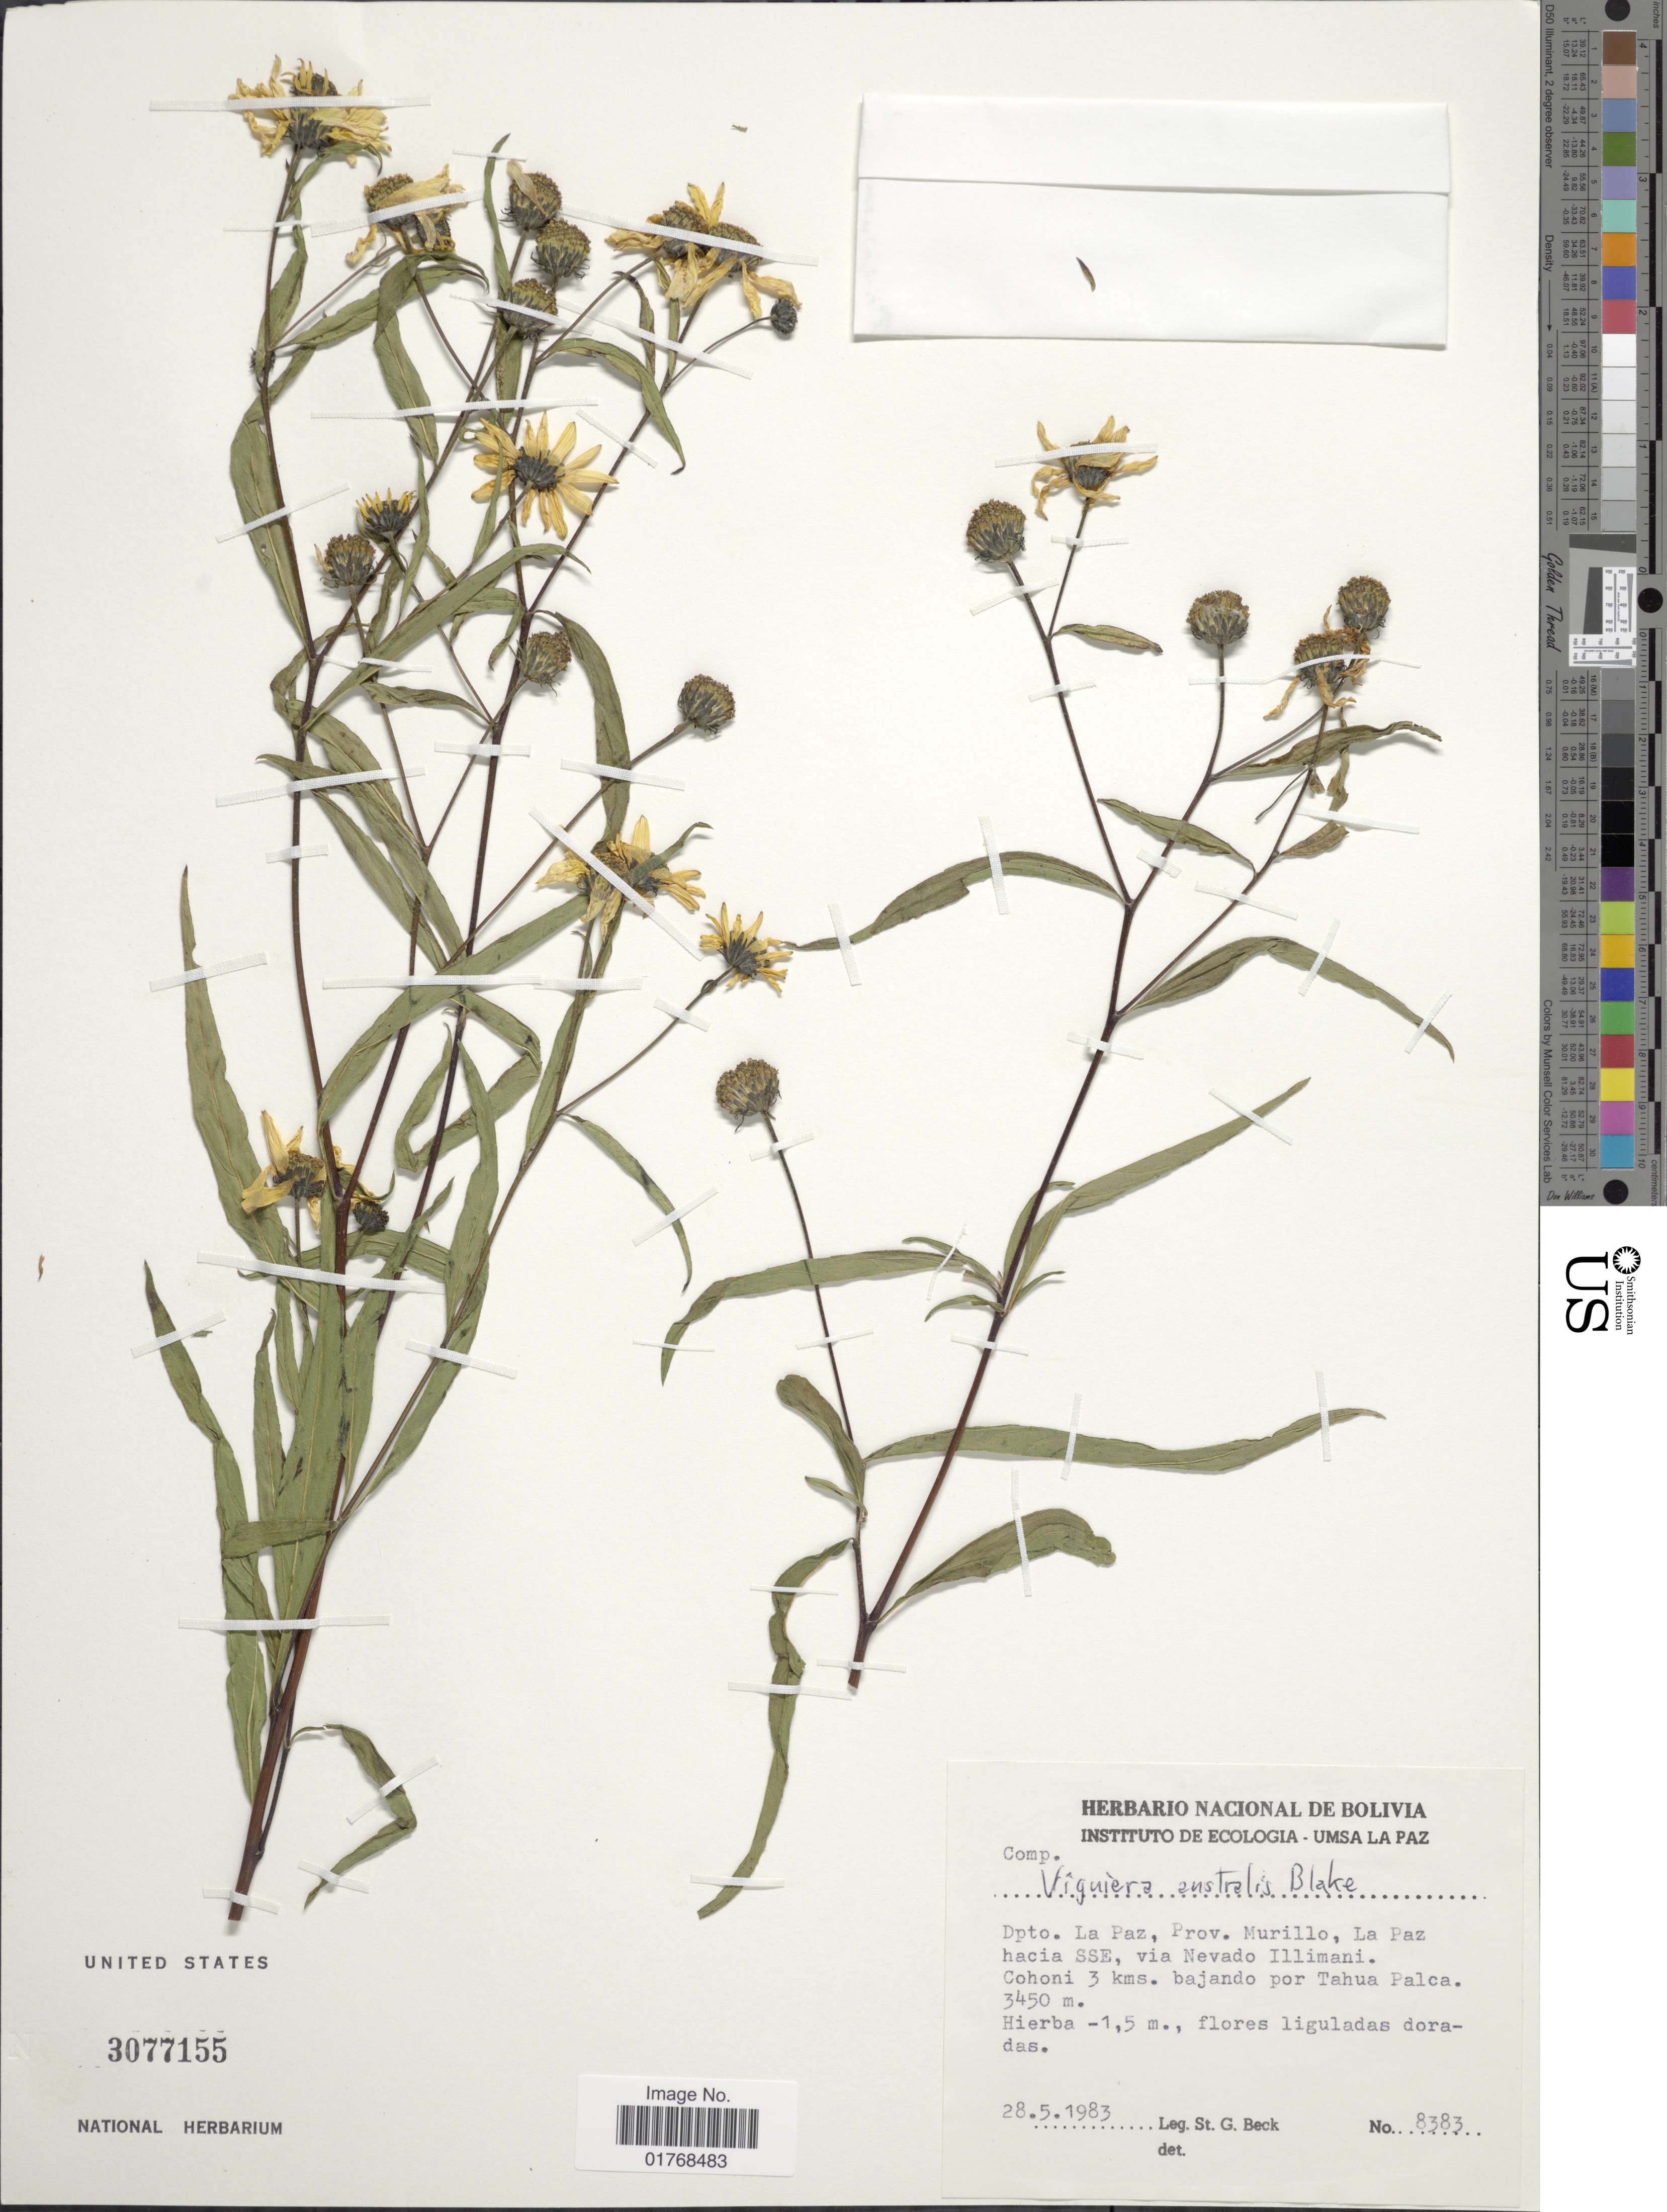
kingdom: Plantae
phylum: Tracheophyta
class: Magnoliopsida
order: Asterales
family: Asteraceae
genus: Viguiera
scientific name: Viguiera australis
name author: Blake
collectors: S. G. Beck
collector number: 8383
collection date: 1983-05-28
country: Bolivia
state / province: La Paz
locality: Dpto. La Paz, Prov. Murillo, La Paz hacia SSE, via Nevado Illimani. Cohoni 3 kms. bajando por Tahua Palca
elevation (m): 3450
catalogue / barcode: US 3077155